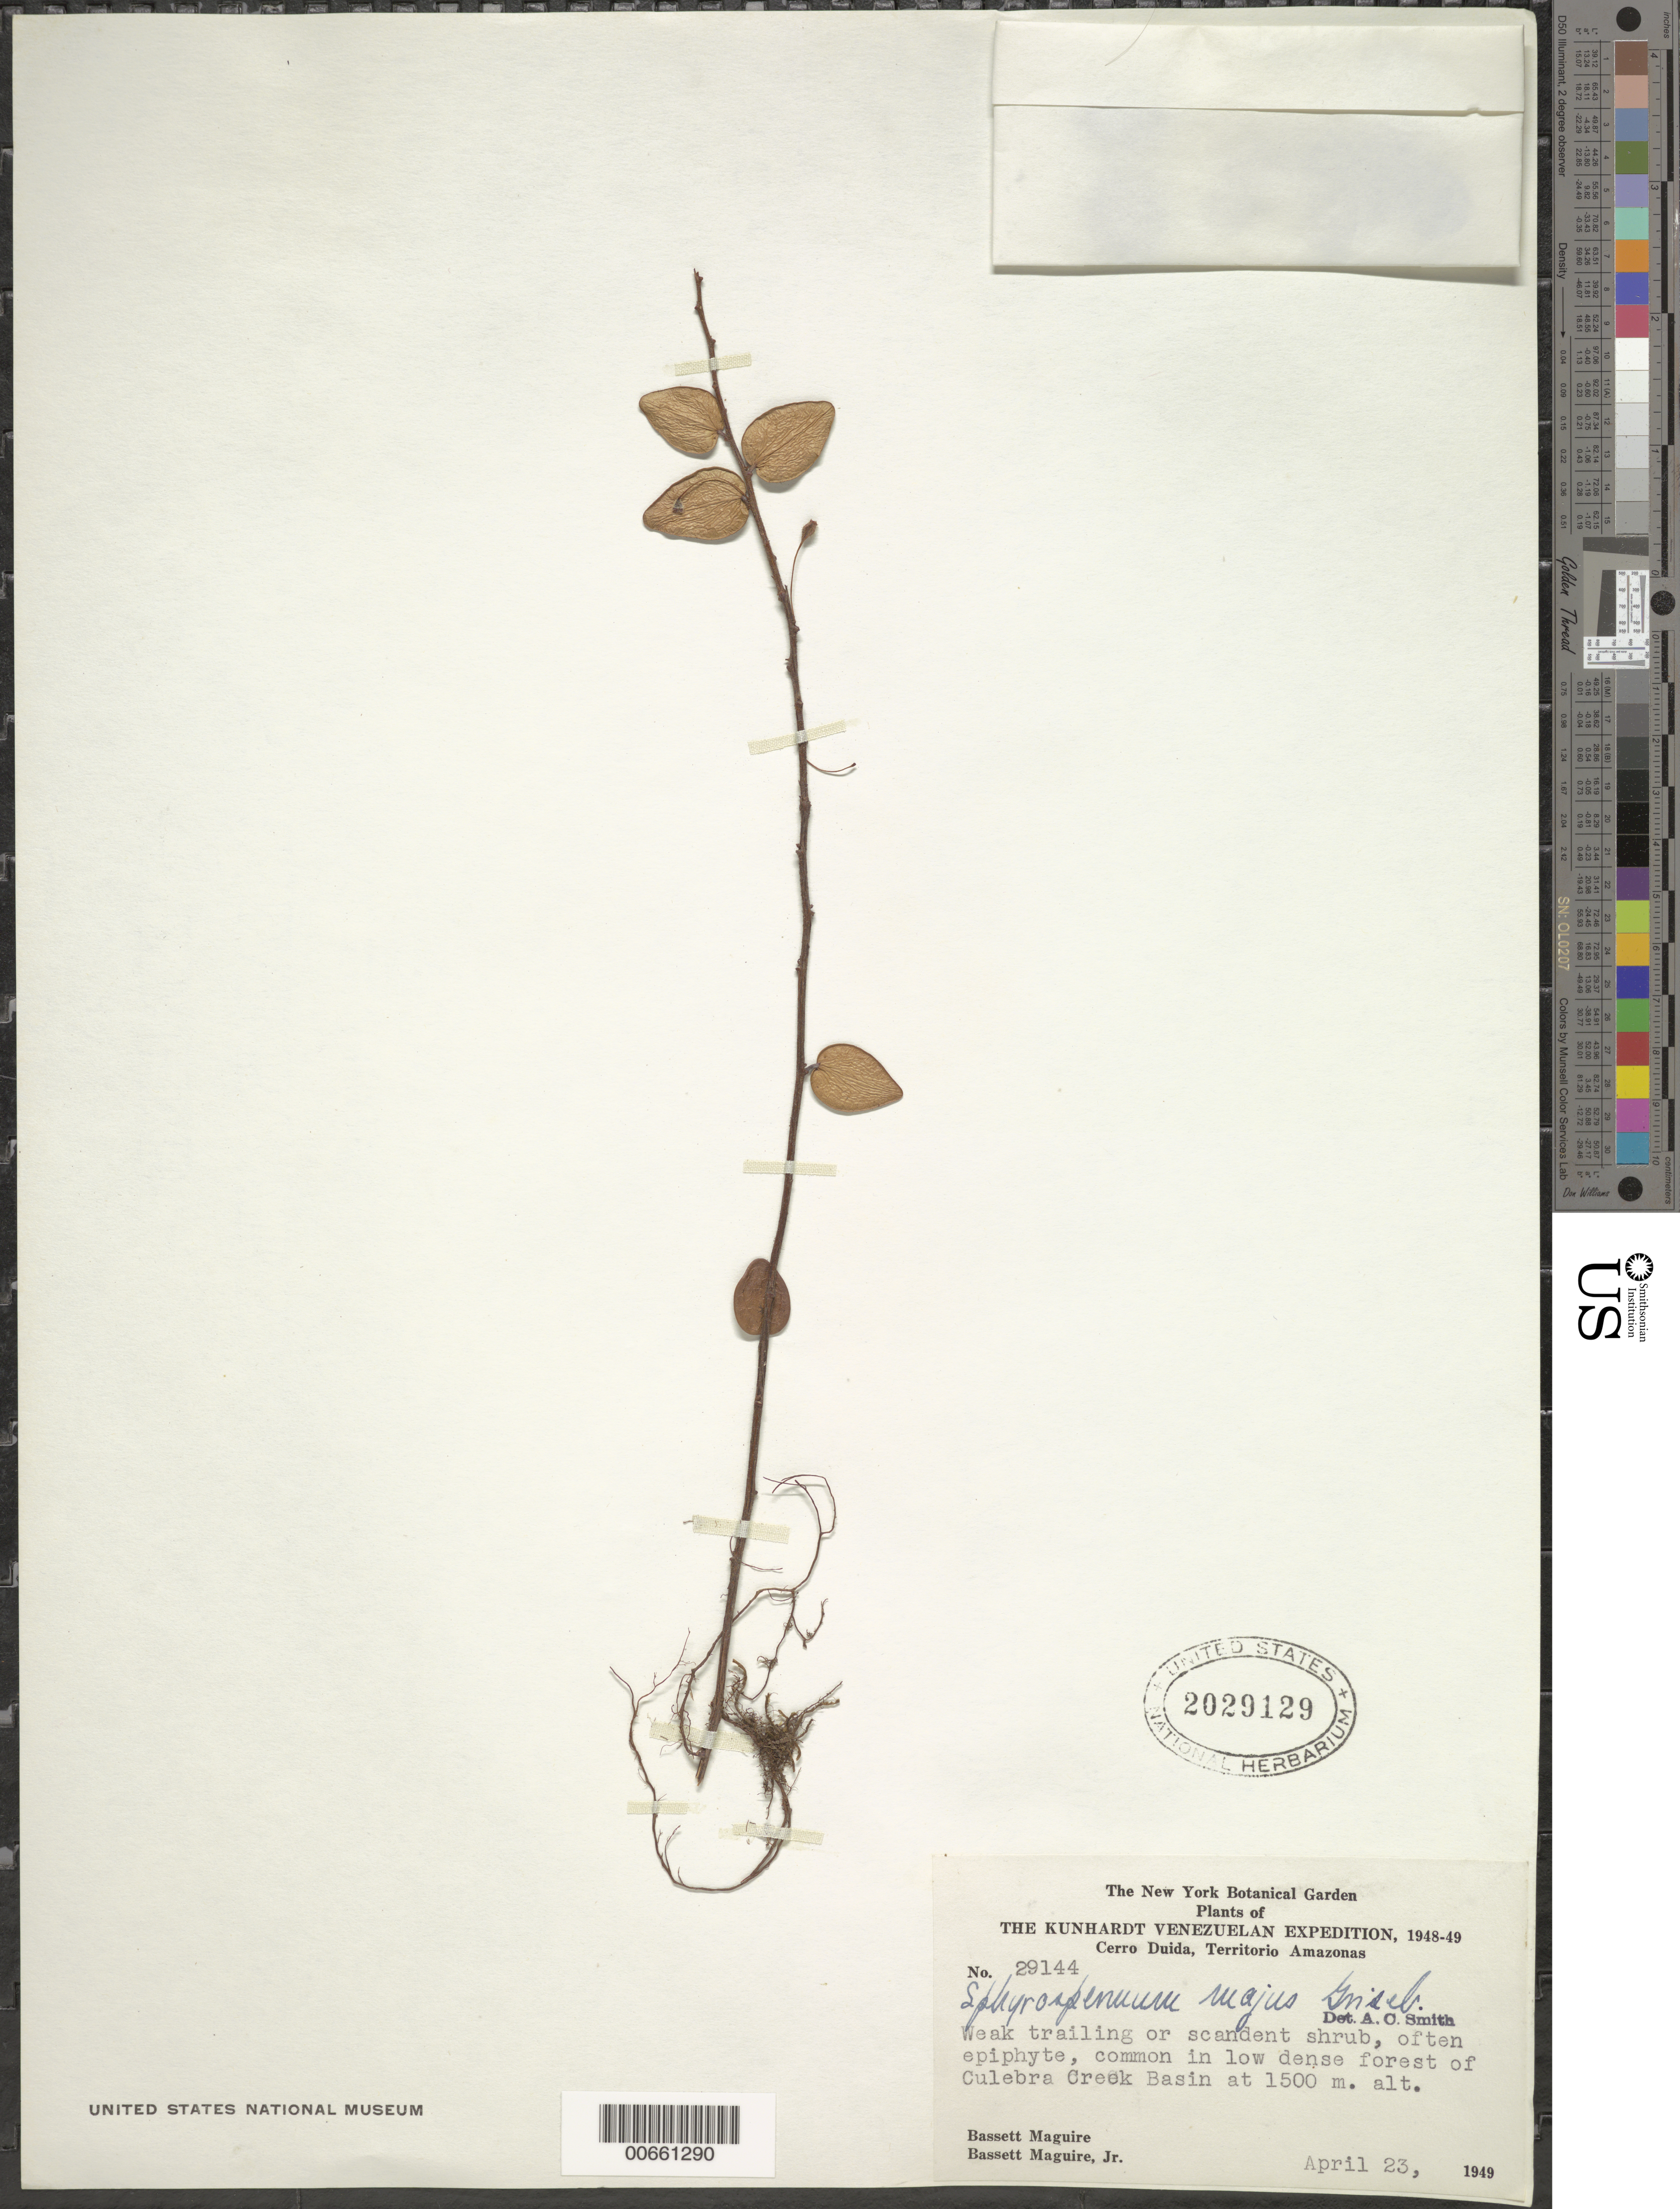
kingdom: Plantae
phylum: Tracheophyta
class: Magnoliopsida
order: Ericales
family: Ericaceae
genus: Sphyrospermum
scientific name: Sphyrospermum majus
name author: Griseb.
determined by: Smith, A. C.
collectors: B. Maguire & B. Maguire Jr.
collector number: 29144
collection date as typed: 23-Apr-49 to 24-Apr-49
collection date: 1949-04-23/1949-04-24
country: Venezuela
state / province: Amazonas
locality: Cerro Duida, Culebra Creek Basin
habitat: Low dense forest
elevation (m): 1500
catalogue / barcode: US 2029129